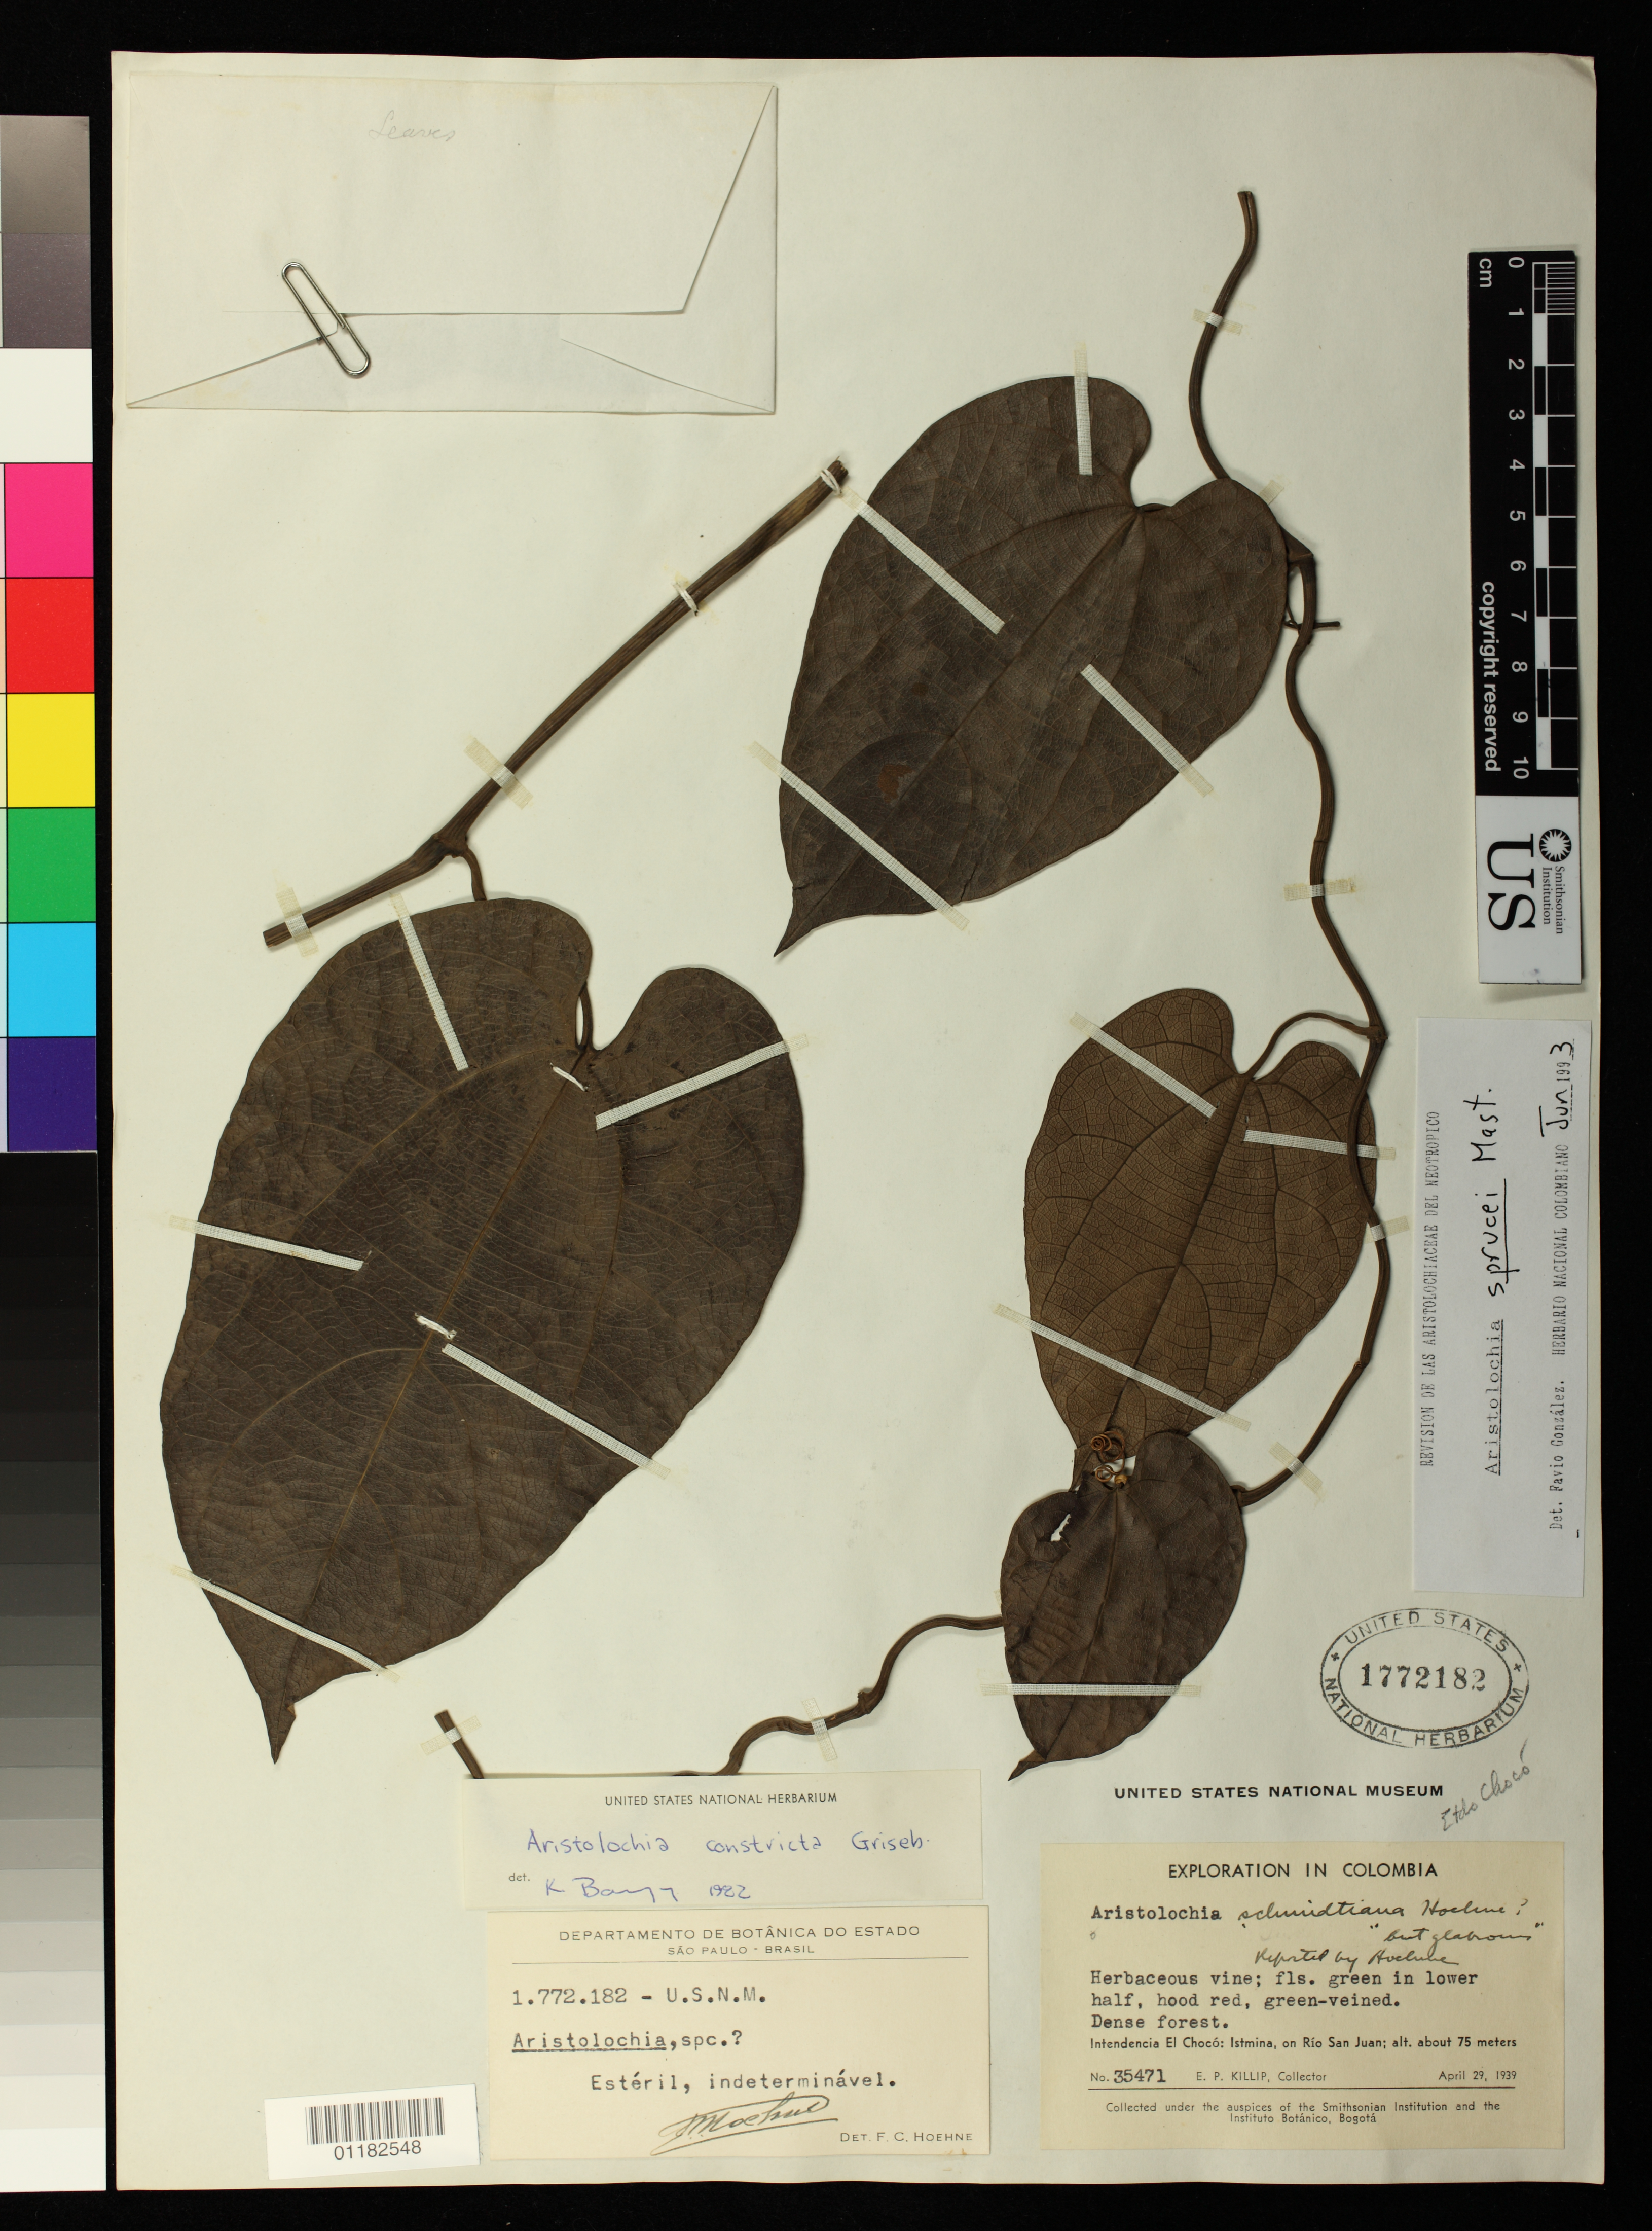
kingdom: Plantae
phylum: Tracheophyta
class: Magnoliopsida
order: Piperales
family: Aristolochiaceae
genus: Aristolochia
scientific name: Aristolochia sprucei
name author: Mast.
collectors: E. P. Killip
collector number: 35471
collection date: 1939-04-29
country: Colombia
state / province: Chocó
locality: Istmina, on Rio San Juan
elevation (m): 75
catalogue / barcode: US 1772182